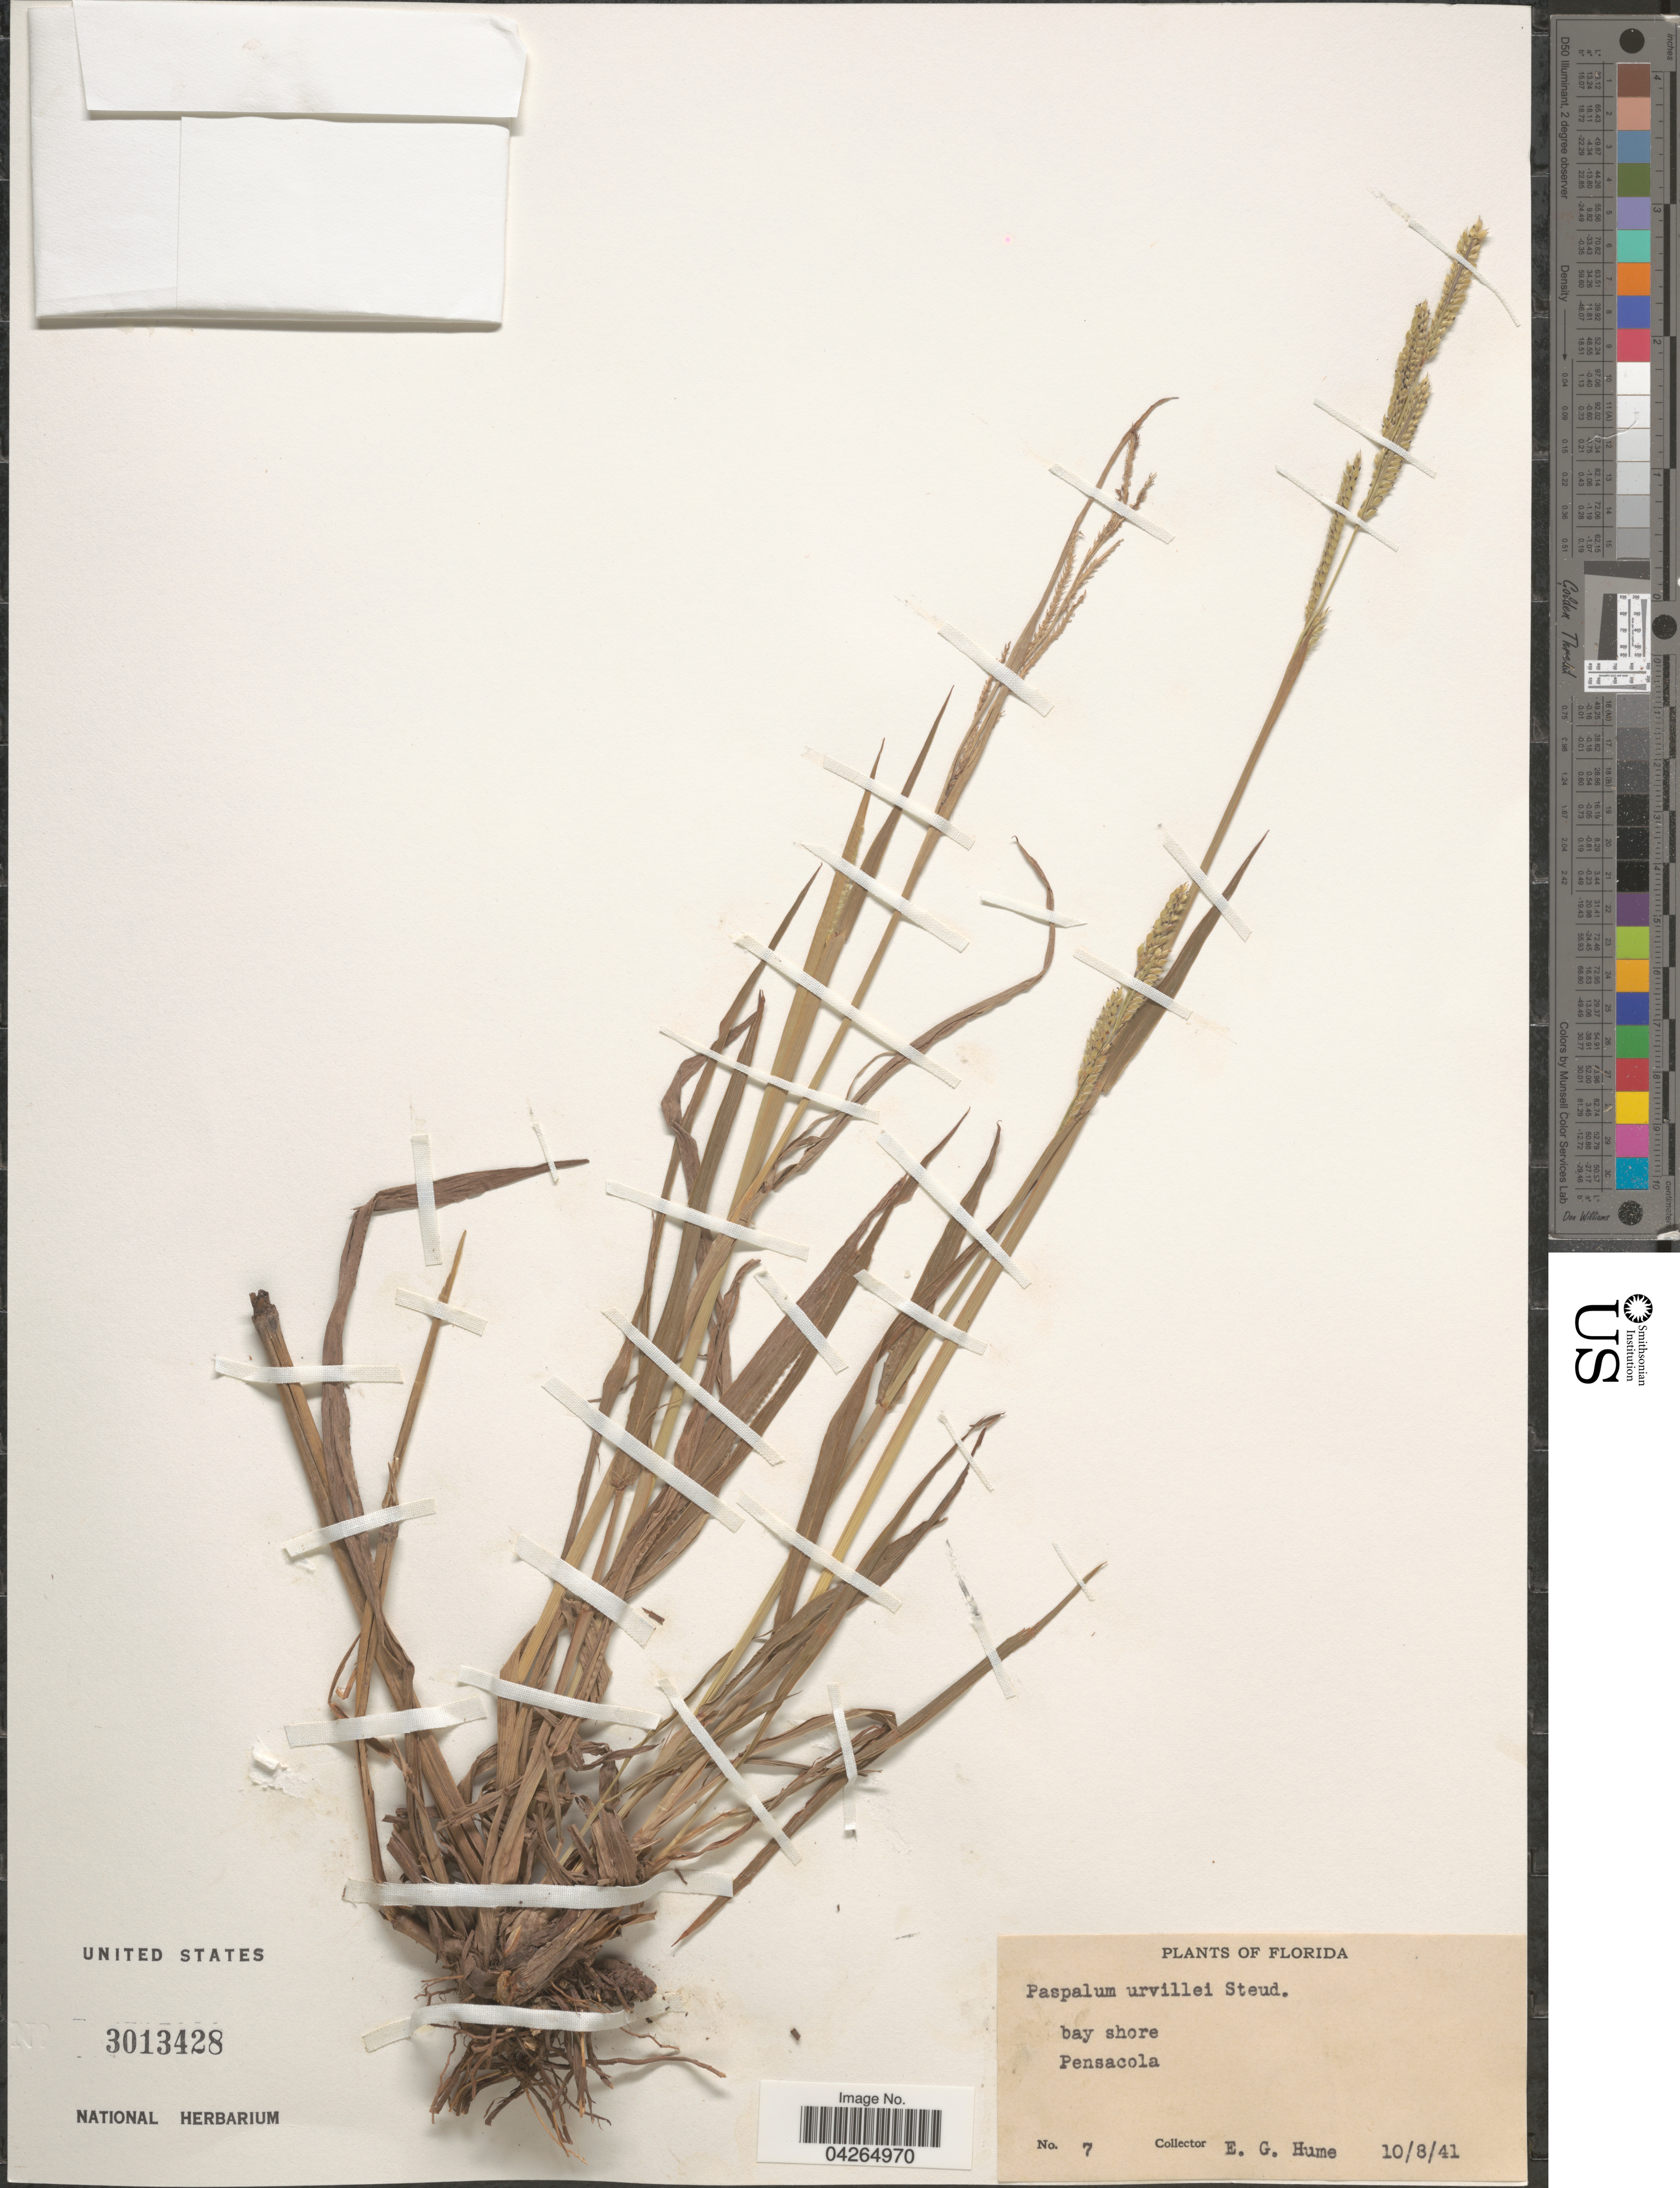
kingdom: Plantae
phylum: Tracheophyta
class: Liliopsida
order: Poales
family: Poaceae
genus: Paspalum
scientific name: Paspalum urvillei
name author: Steud.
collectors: E. Hume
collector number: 7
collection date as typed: Transcribed d/m/y: 8/10/41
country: United States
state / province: Florida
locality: Bay shore. Pensacola.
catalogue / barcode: US 3013428